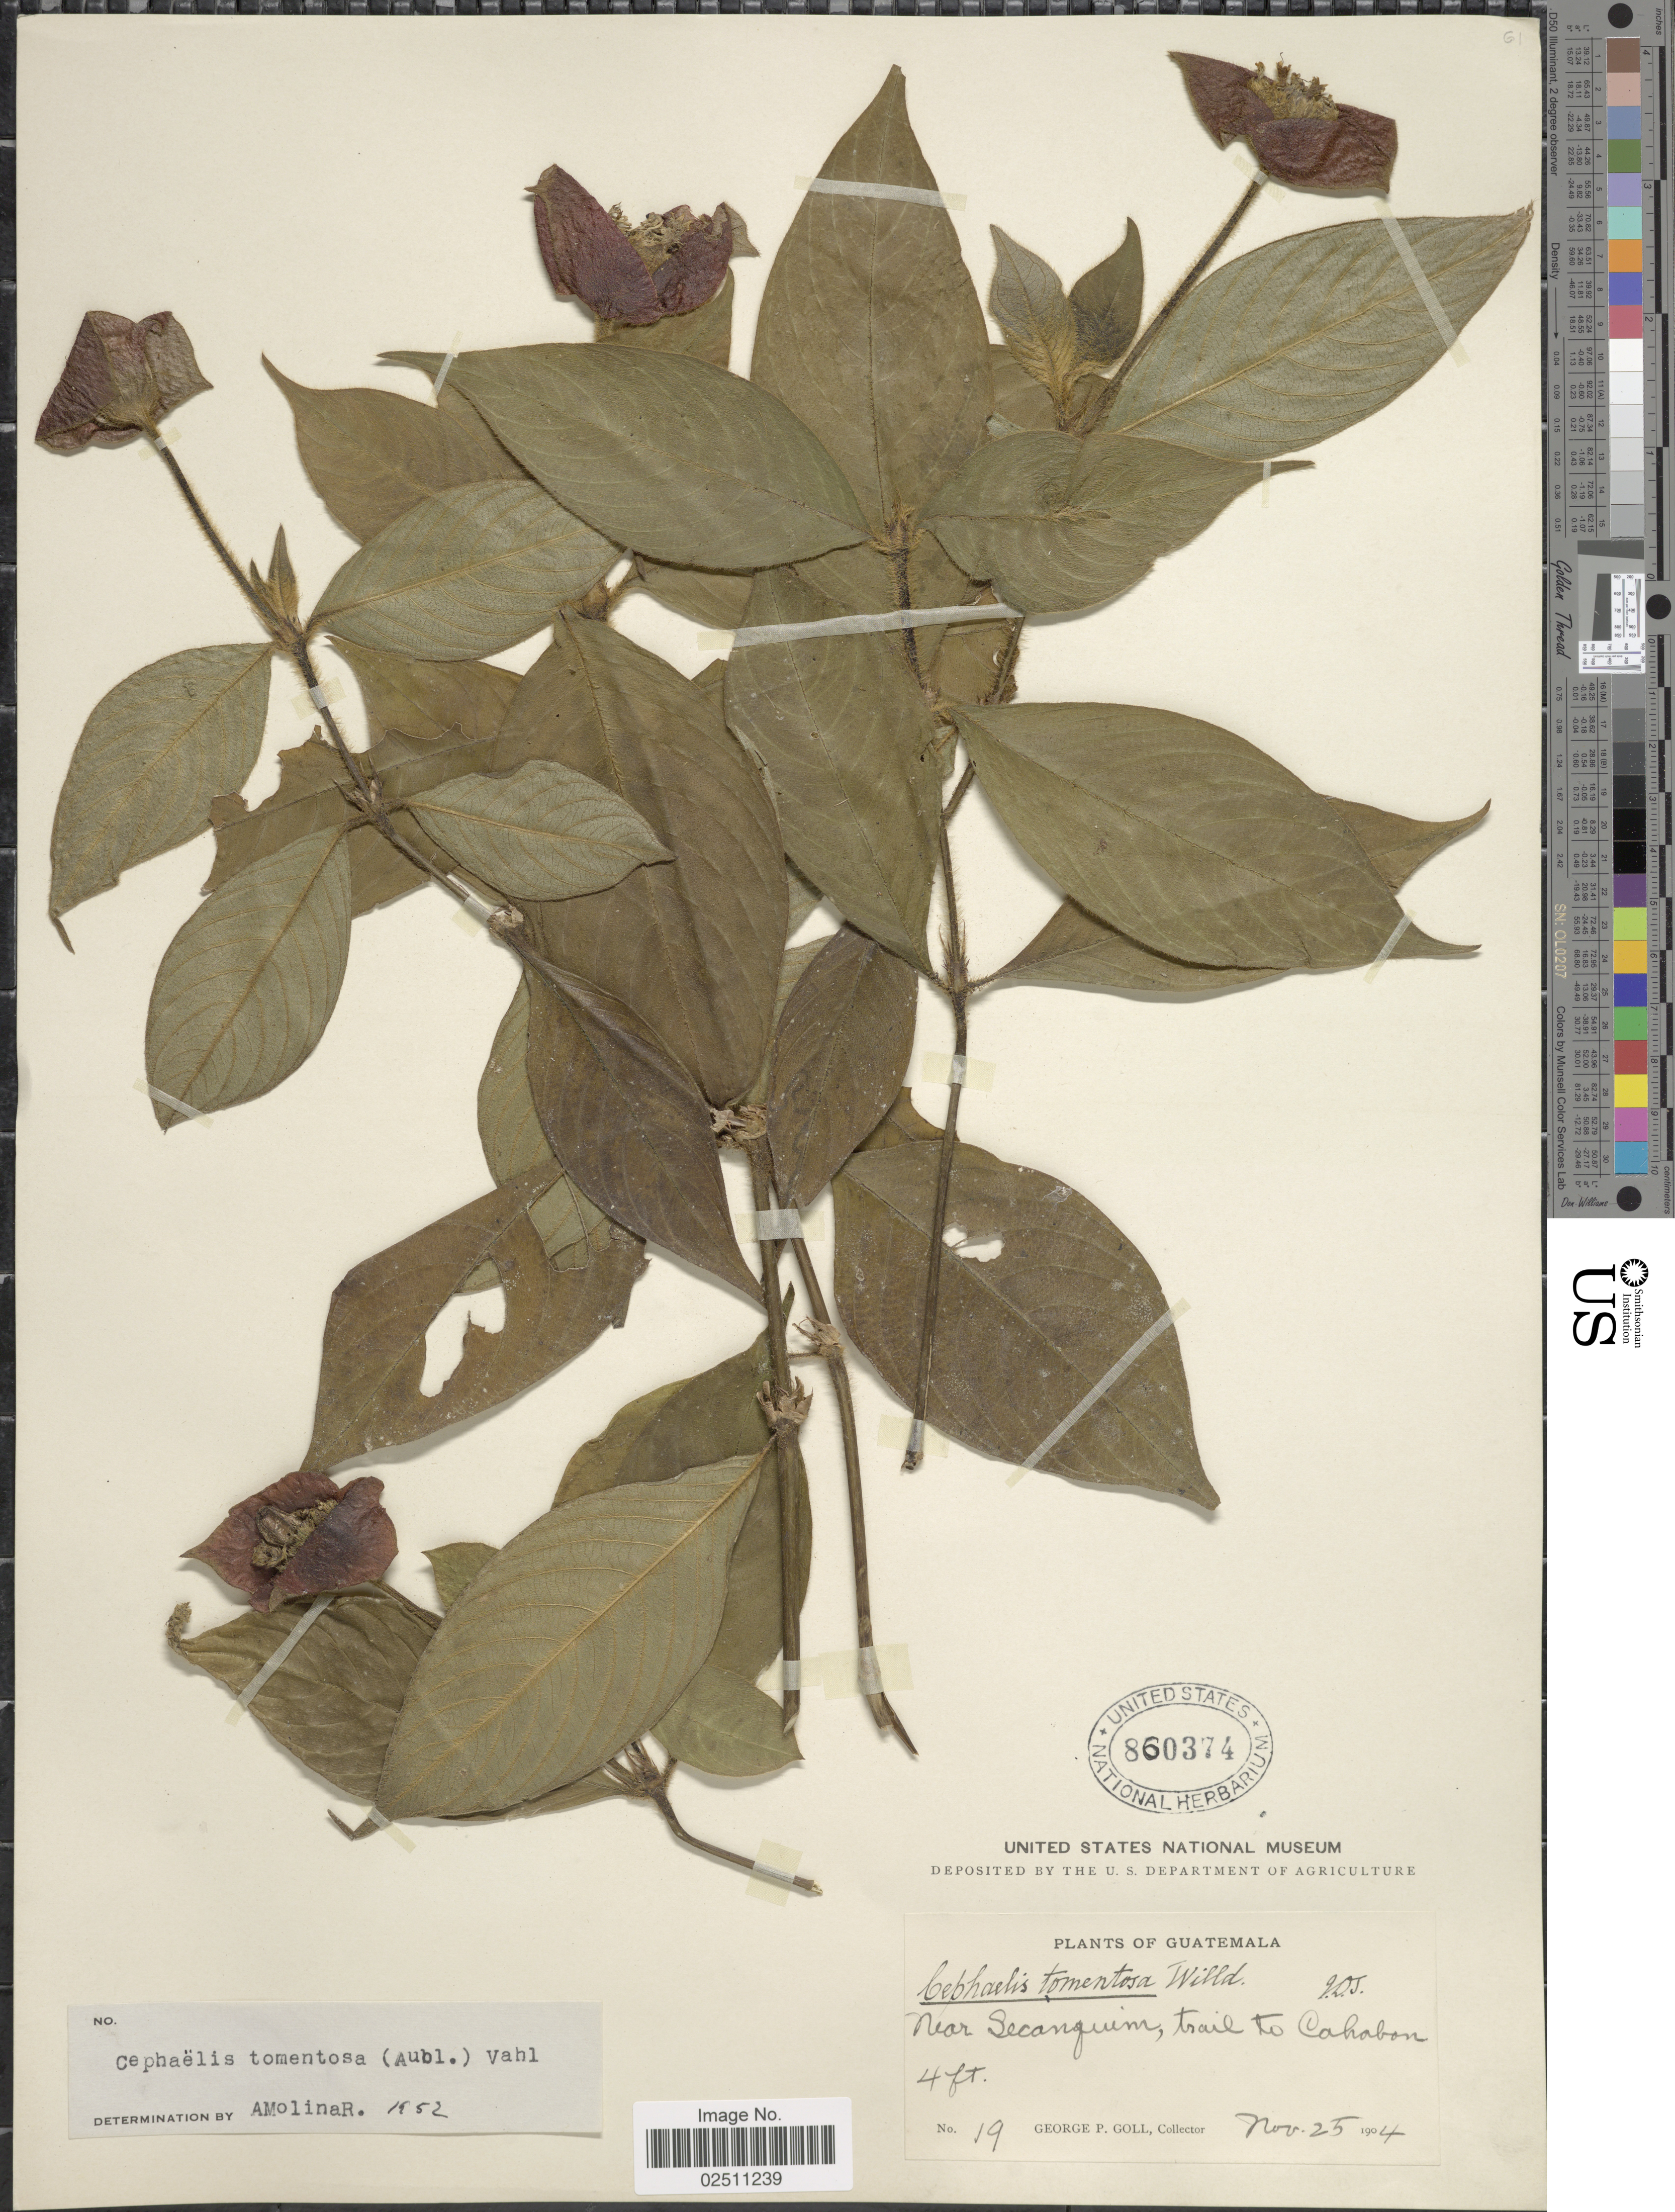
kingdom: Plantae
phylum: Tracheophyta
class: Magnoliopsida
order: Gentianales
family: Rubiaceae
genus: Psychotria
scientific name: Psychotria poeppigiana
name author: Müll. Arg.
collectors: G. P. Goll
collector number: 19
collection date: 1904-11-25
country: Guatemala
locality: Near Secanquim, trail to Cahabon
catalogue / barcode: US 860374